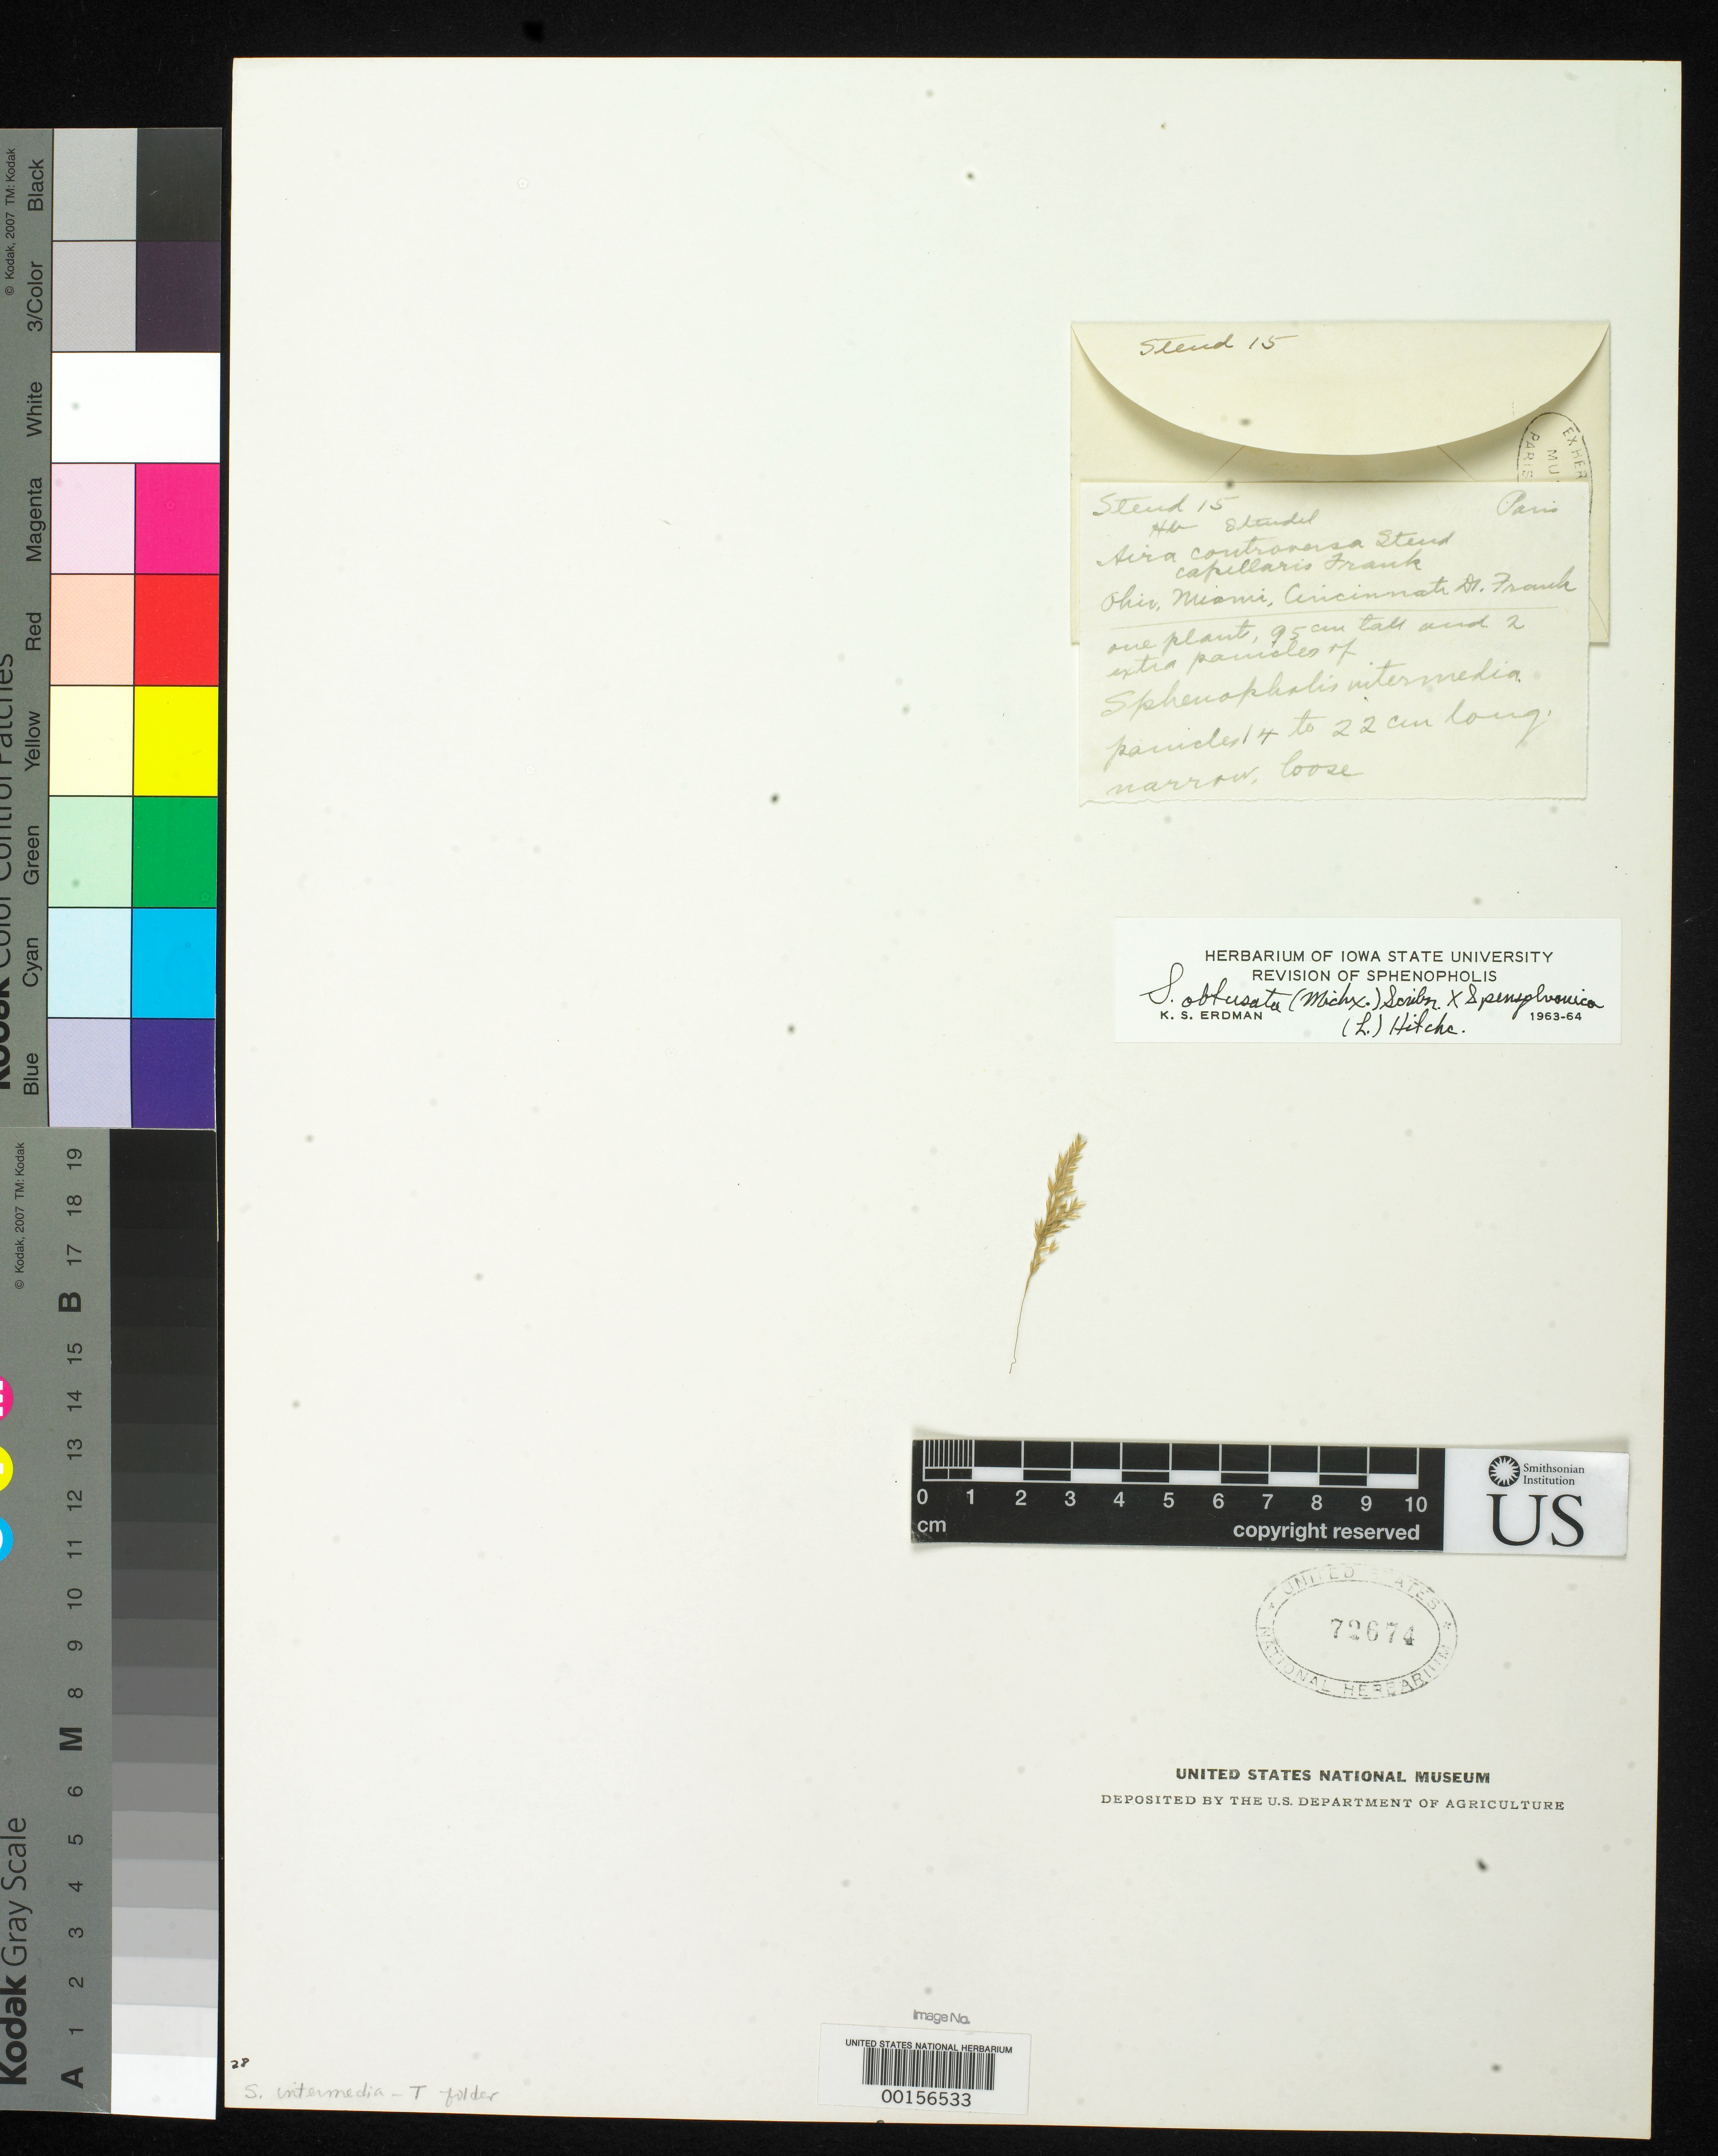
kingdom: Plantae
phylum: Tracheophyta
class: Liliopsida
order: Poales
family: Poaceae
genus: Aira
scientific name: Aira controversa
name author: Steud.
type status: Type Fragment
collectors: D. Frank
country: United States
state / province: Ohio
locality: Cincinnati, Miami.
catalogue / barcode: US 72674